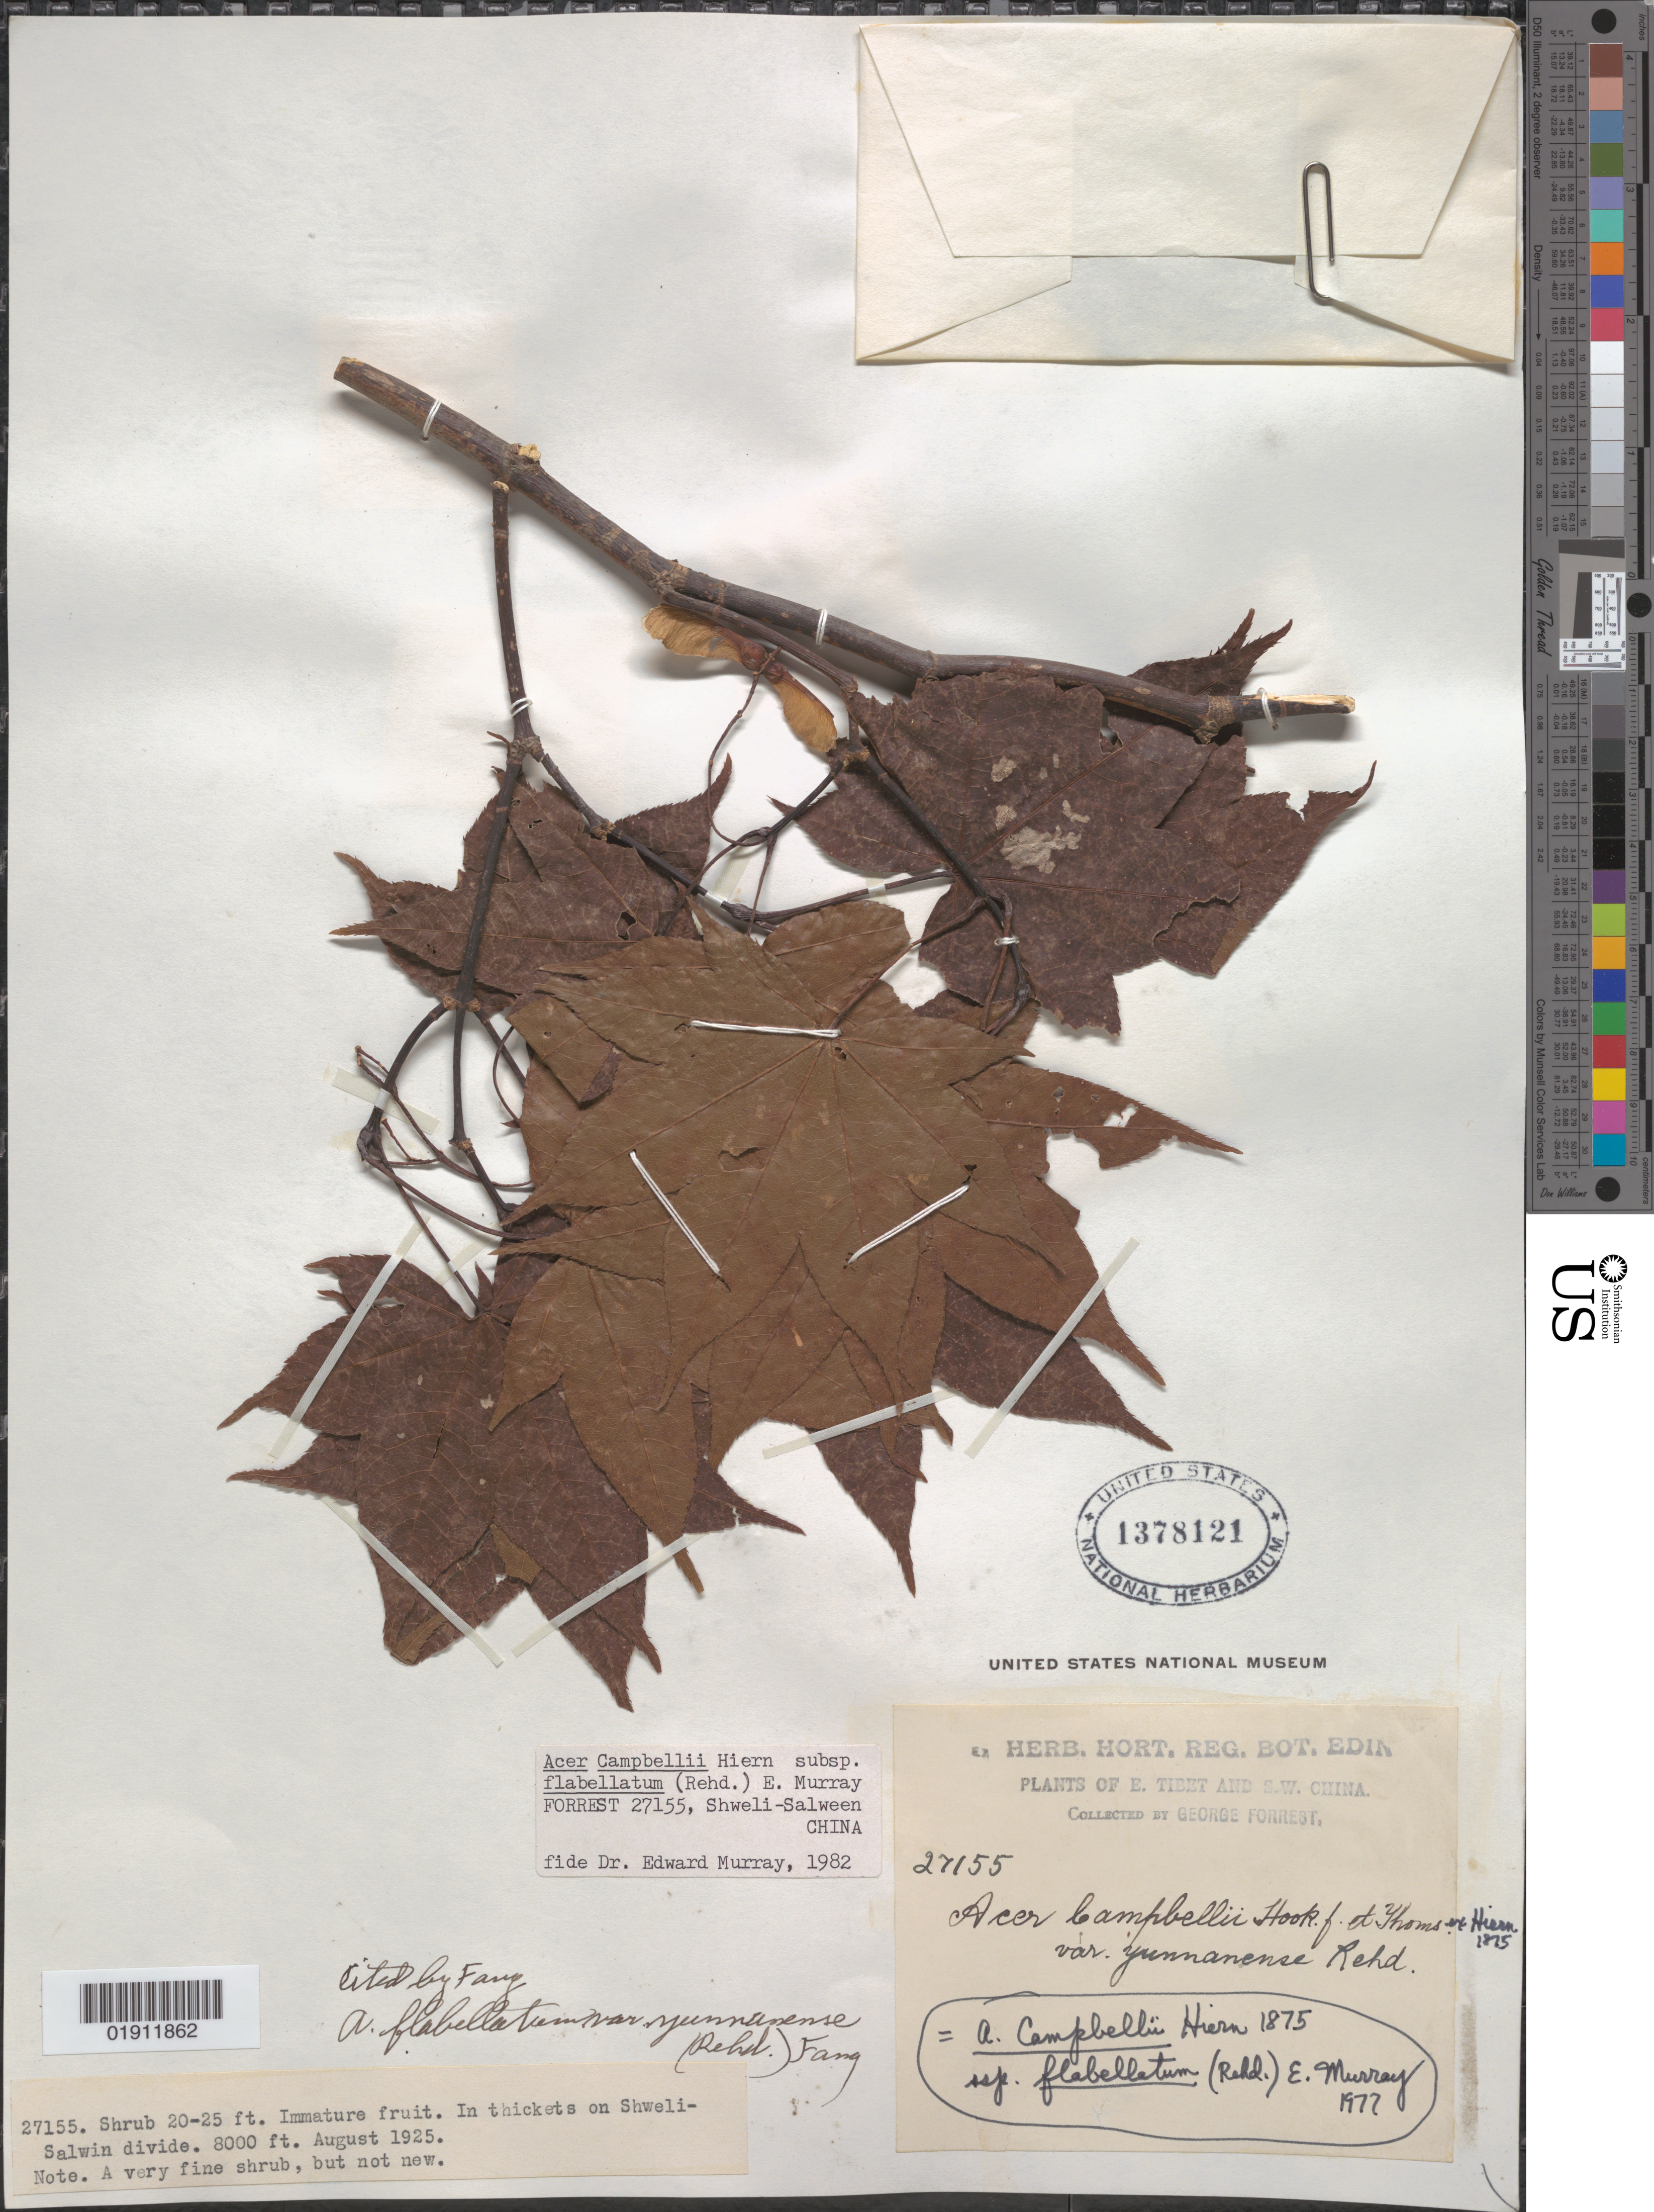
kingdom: Plantae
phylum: Tracheophyta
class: Magnoliopsida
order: Sapindales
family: Sapindaceae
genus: Acer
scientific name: Acer campbellii subsp. flabellatum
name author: (Rehder) A.E. Murray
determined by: Murray, Edward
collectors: G. Forrest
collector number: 27155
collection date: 1925-08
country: China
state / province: Xizang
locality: Shweli-Salwin divide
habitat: In thickets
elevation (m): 2438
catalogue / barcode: US 1378121